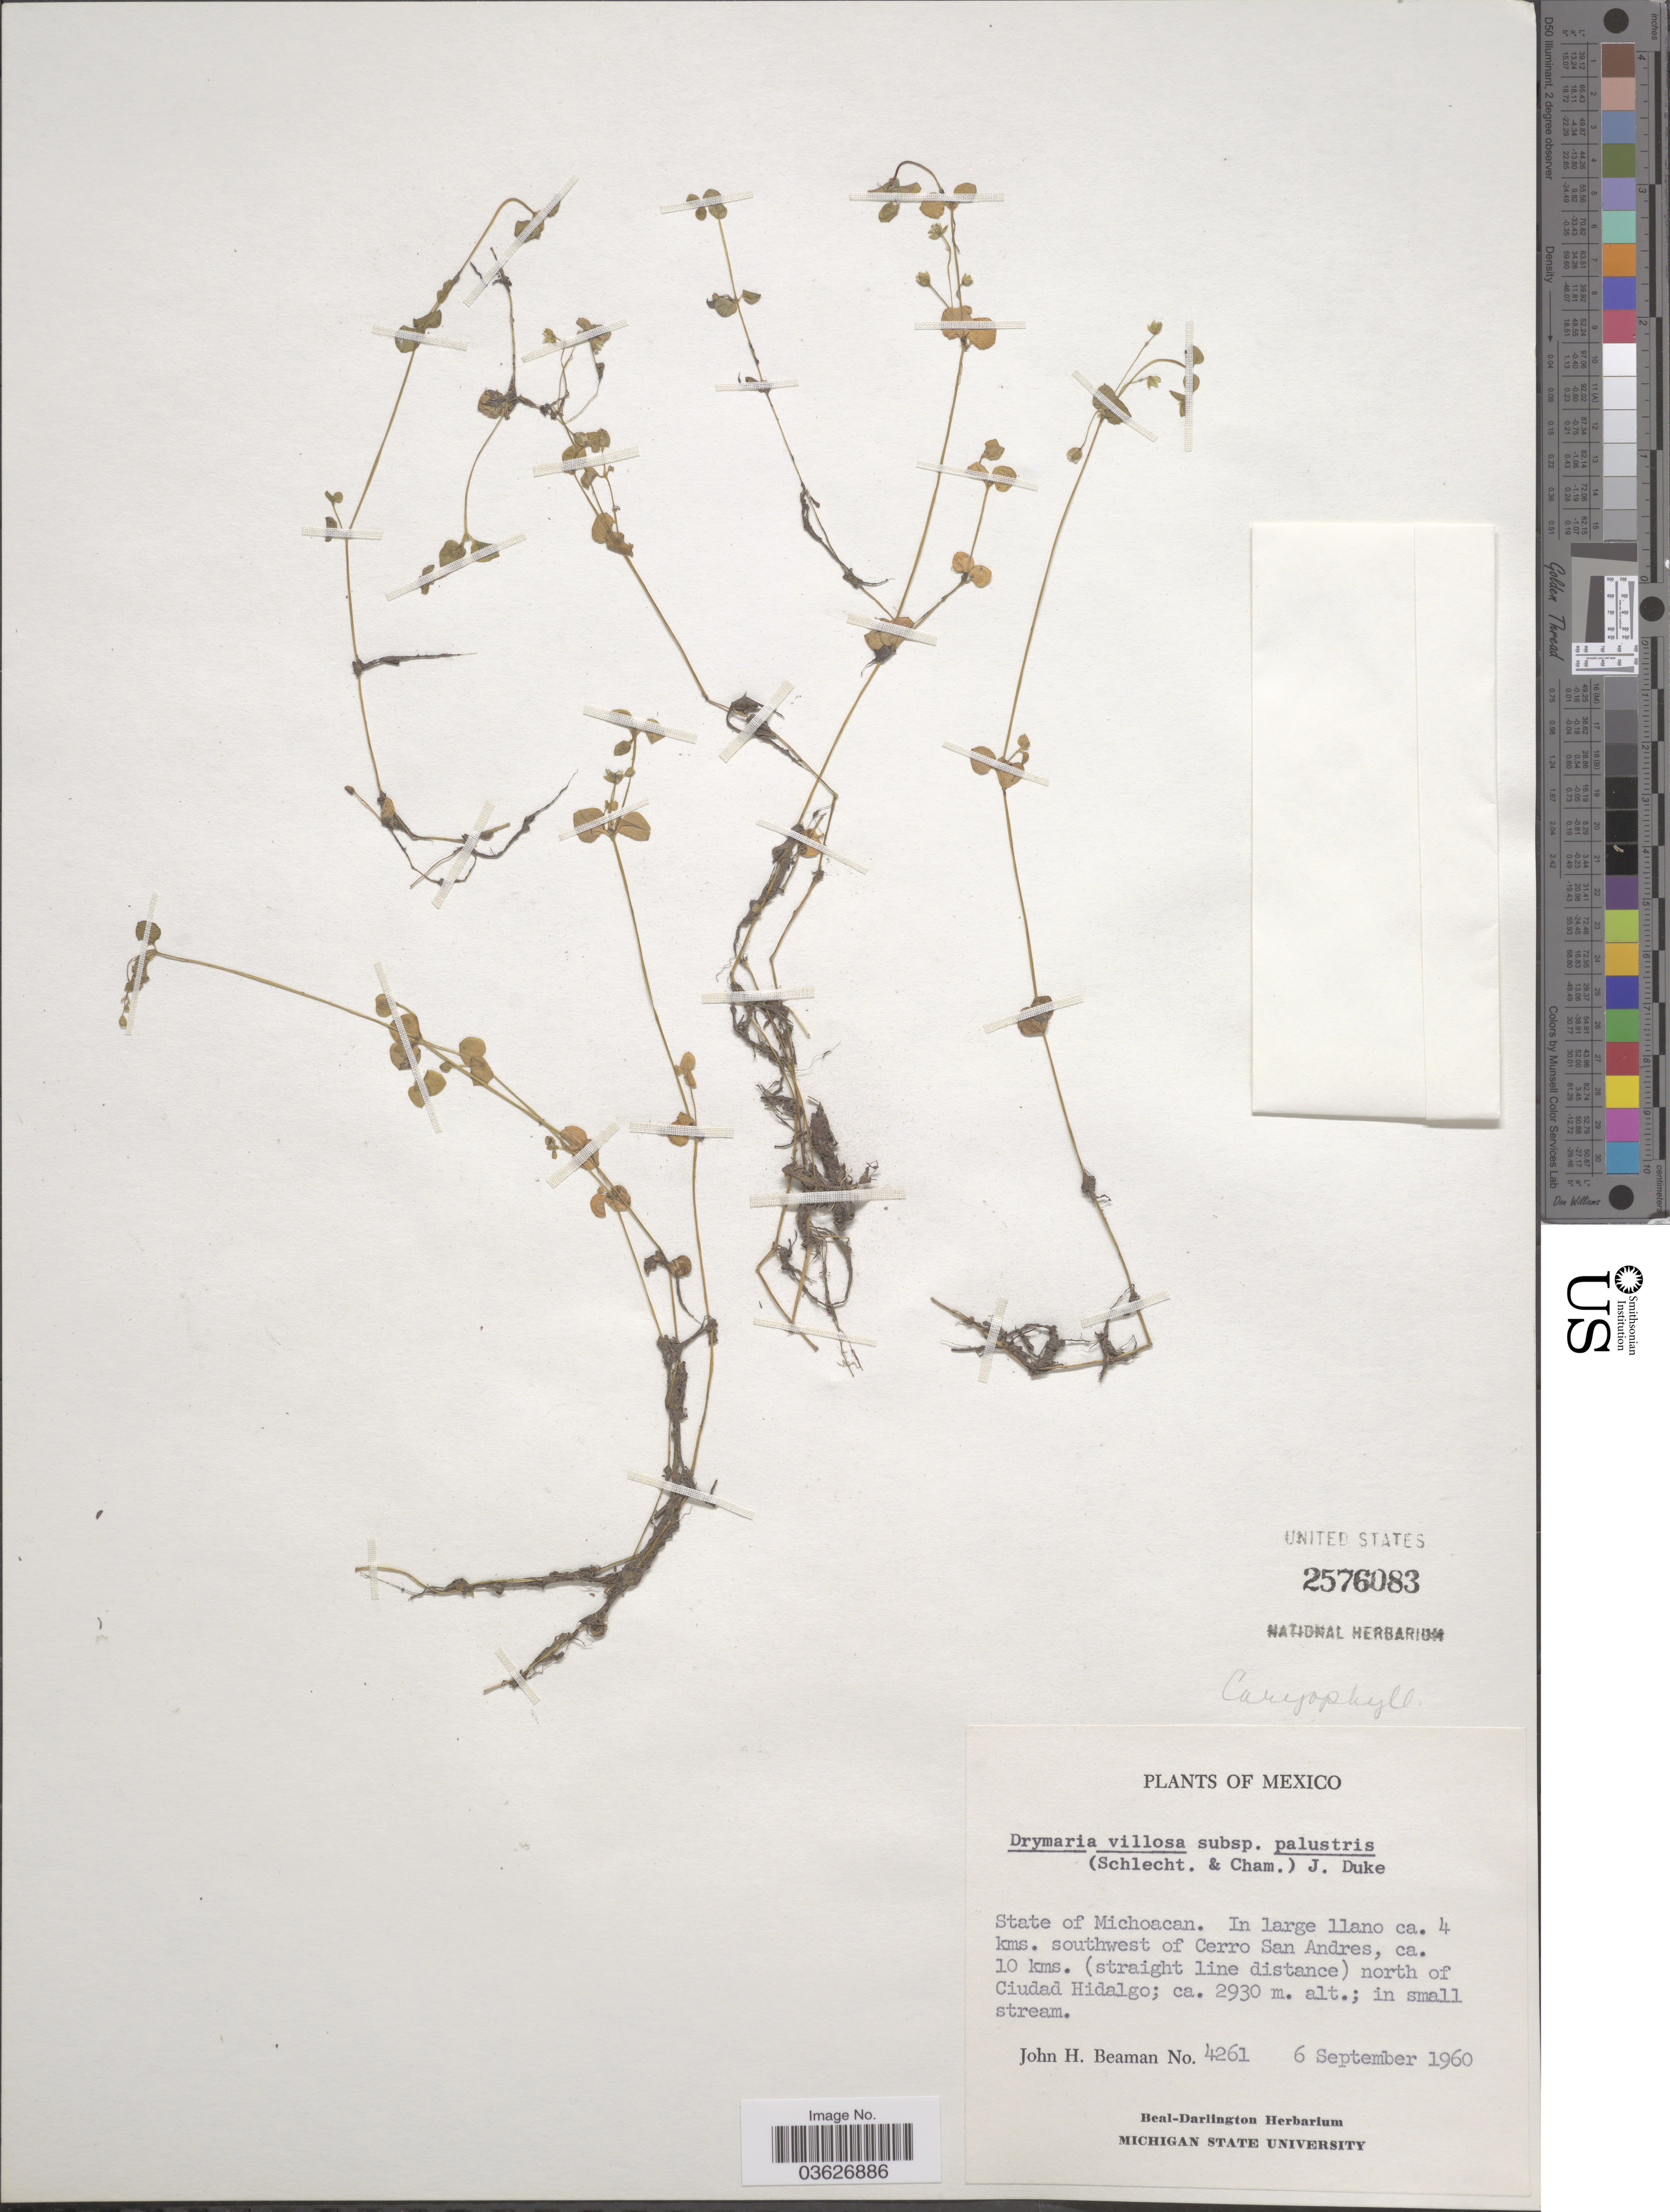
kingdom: Plantae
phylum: Tracheophyta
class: Magnoliopsida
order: Caryophyllales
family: Caryophyllaceae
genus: Drymaria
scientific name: Drymaria villosa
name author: Cham. & Schltdl.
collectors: J. H. Beaman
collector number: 4261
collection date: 1960-09-06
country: Mexico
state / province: Michoacán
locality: In large llano ca. 4 kms. southwest of Cerro San Andres, ca. 10 kms. (straight line distance) north of Ciudad Hidalgo.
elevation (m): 2930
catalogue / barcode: US 2576083